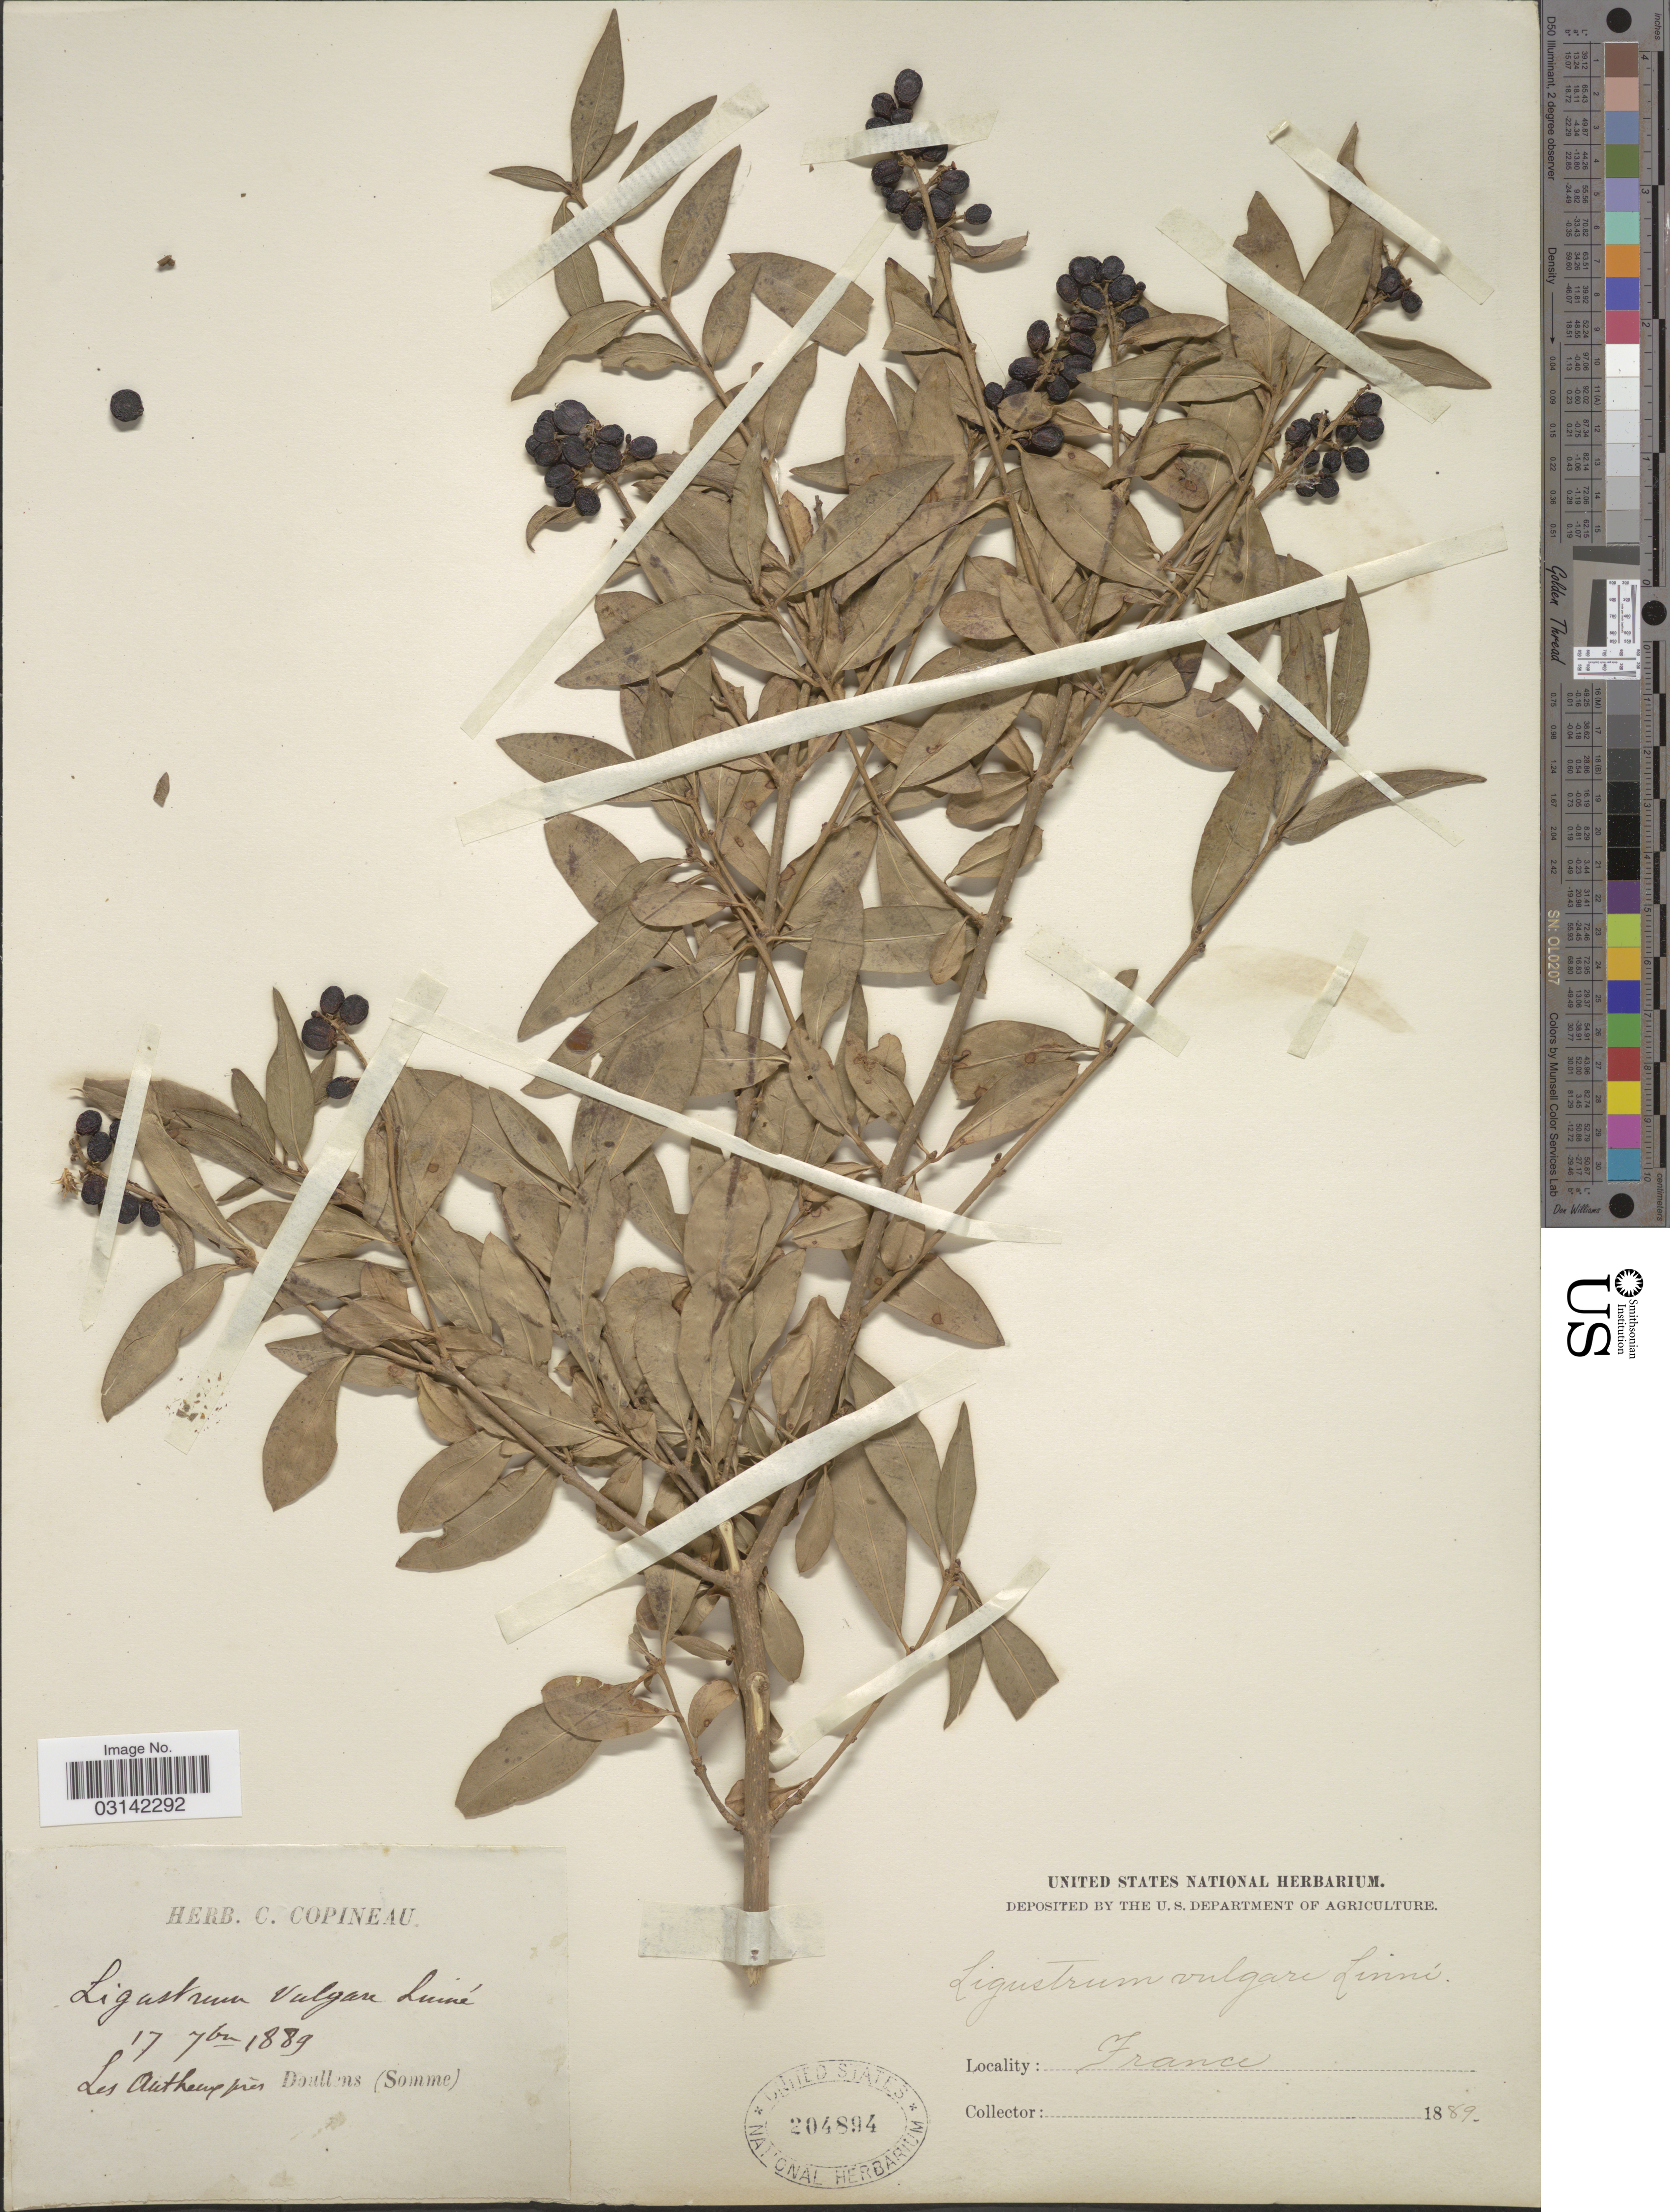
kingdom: Plantae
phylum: Tracheophyta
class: Magnoliopsida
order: Lamiales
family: Oleaceae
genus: Ligustrum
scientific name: Ligustrum vulgare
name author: L.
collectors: ex herb. C. Copineau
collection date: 1889-09-17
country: France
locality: Les Autheux près Doullens (Somme).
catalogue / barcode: US 204894